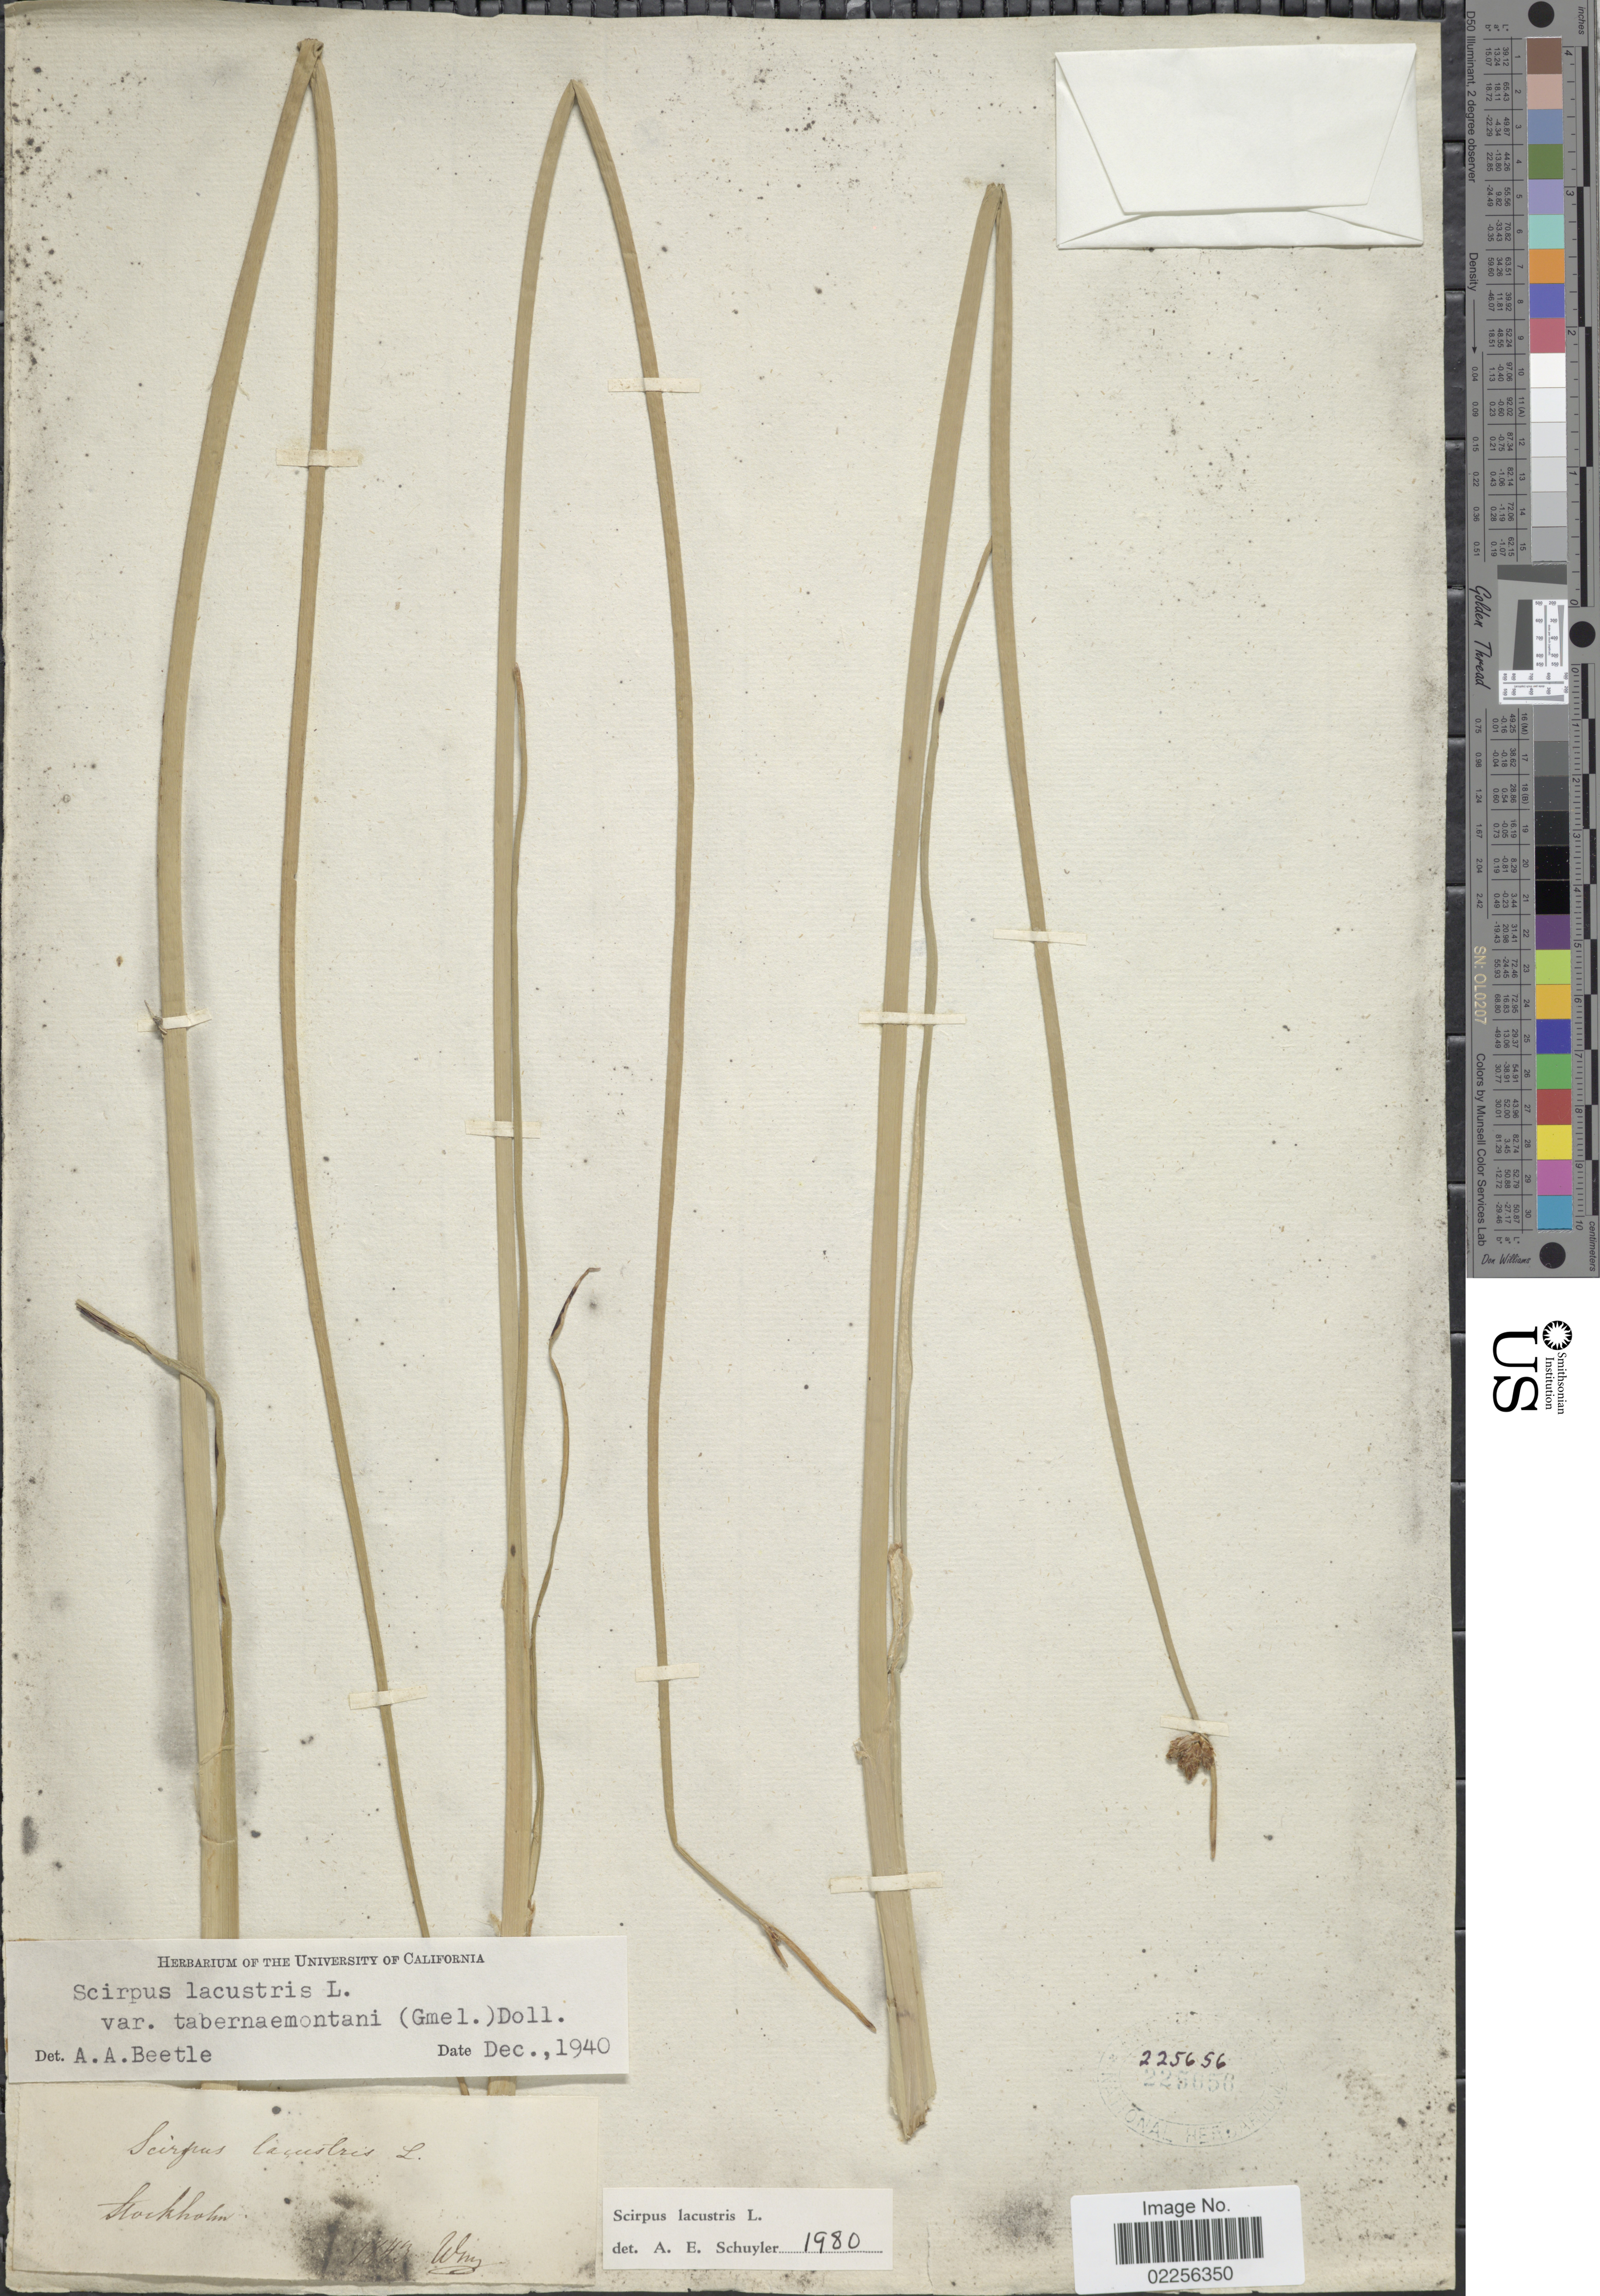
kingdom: Plantae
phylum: Tracheophyta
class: Liliopsida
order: Poales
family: Cyperaceae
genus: Schoenoplectus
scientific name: Schoenoplectus lacustris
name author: (L.) Palla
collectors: -. William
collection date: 1843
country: Sweden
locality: Stockholm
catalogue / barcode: US 225656